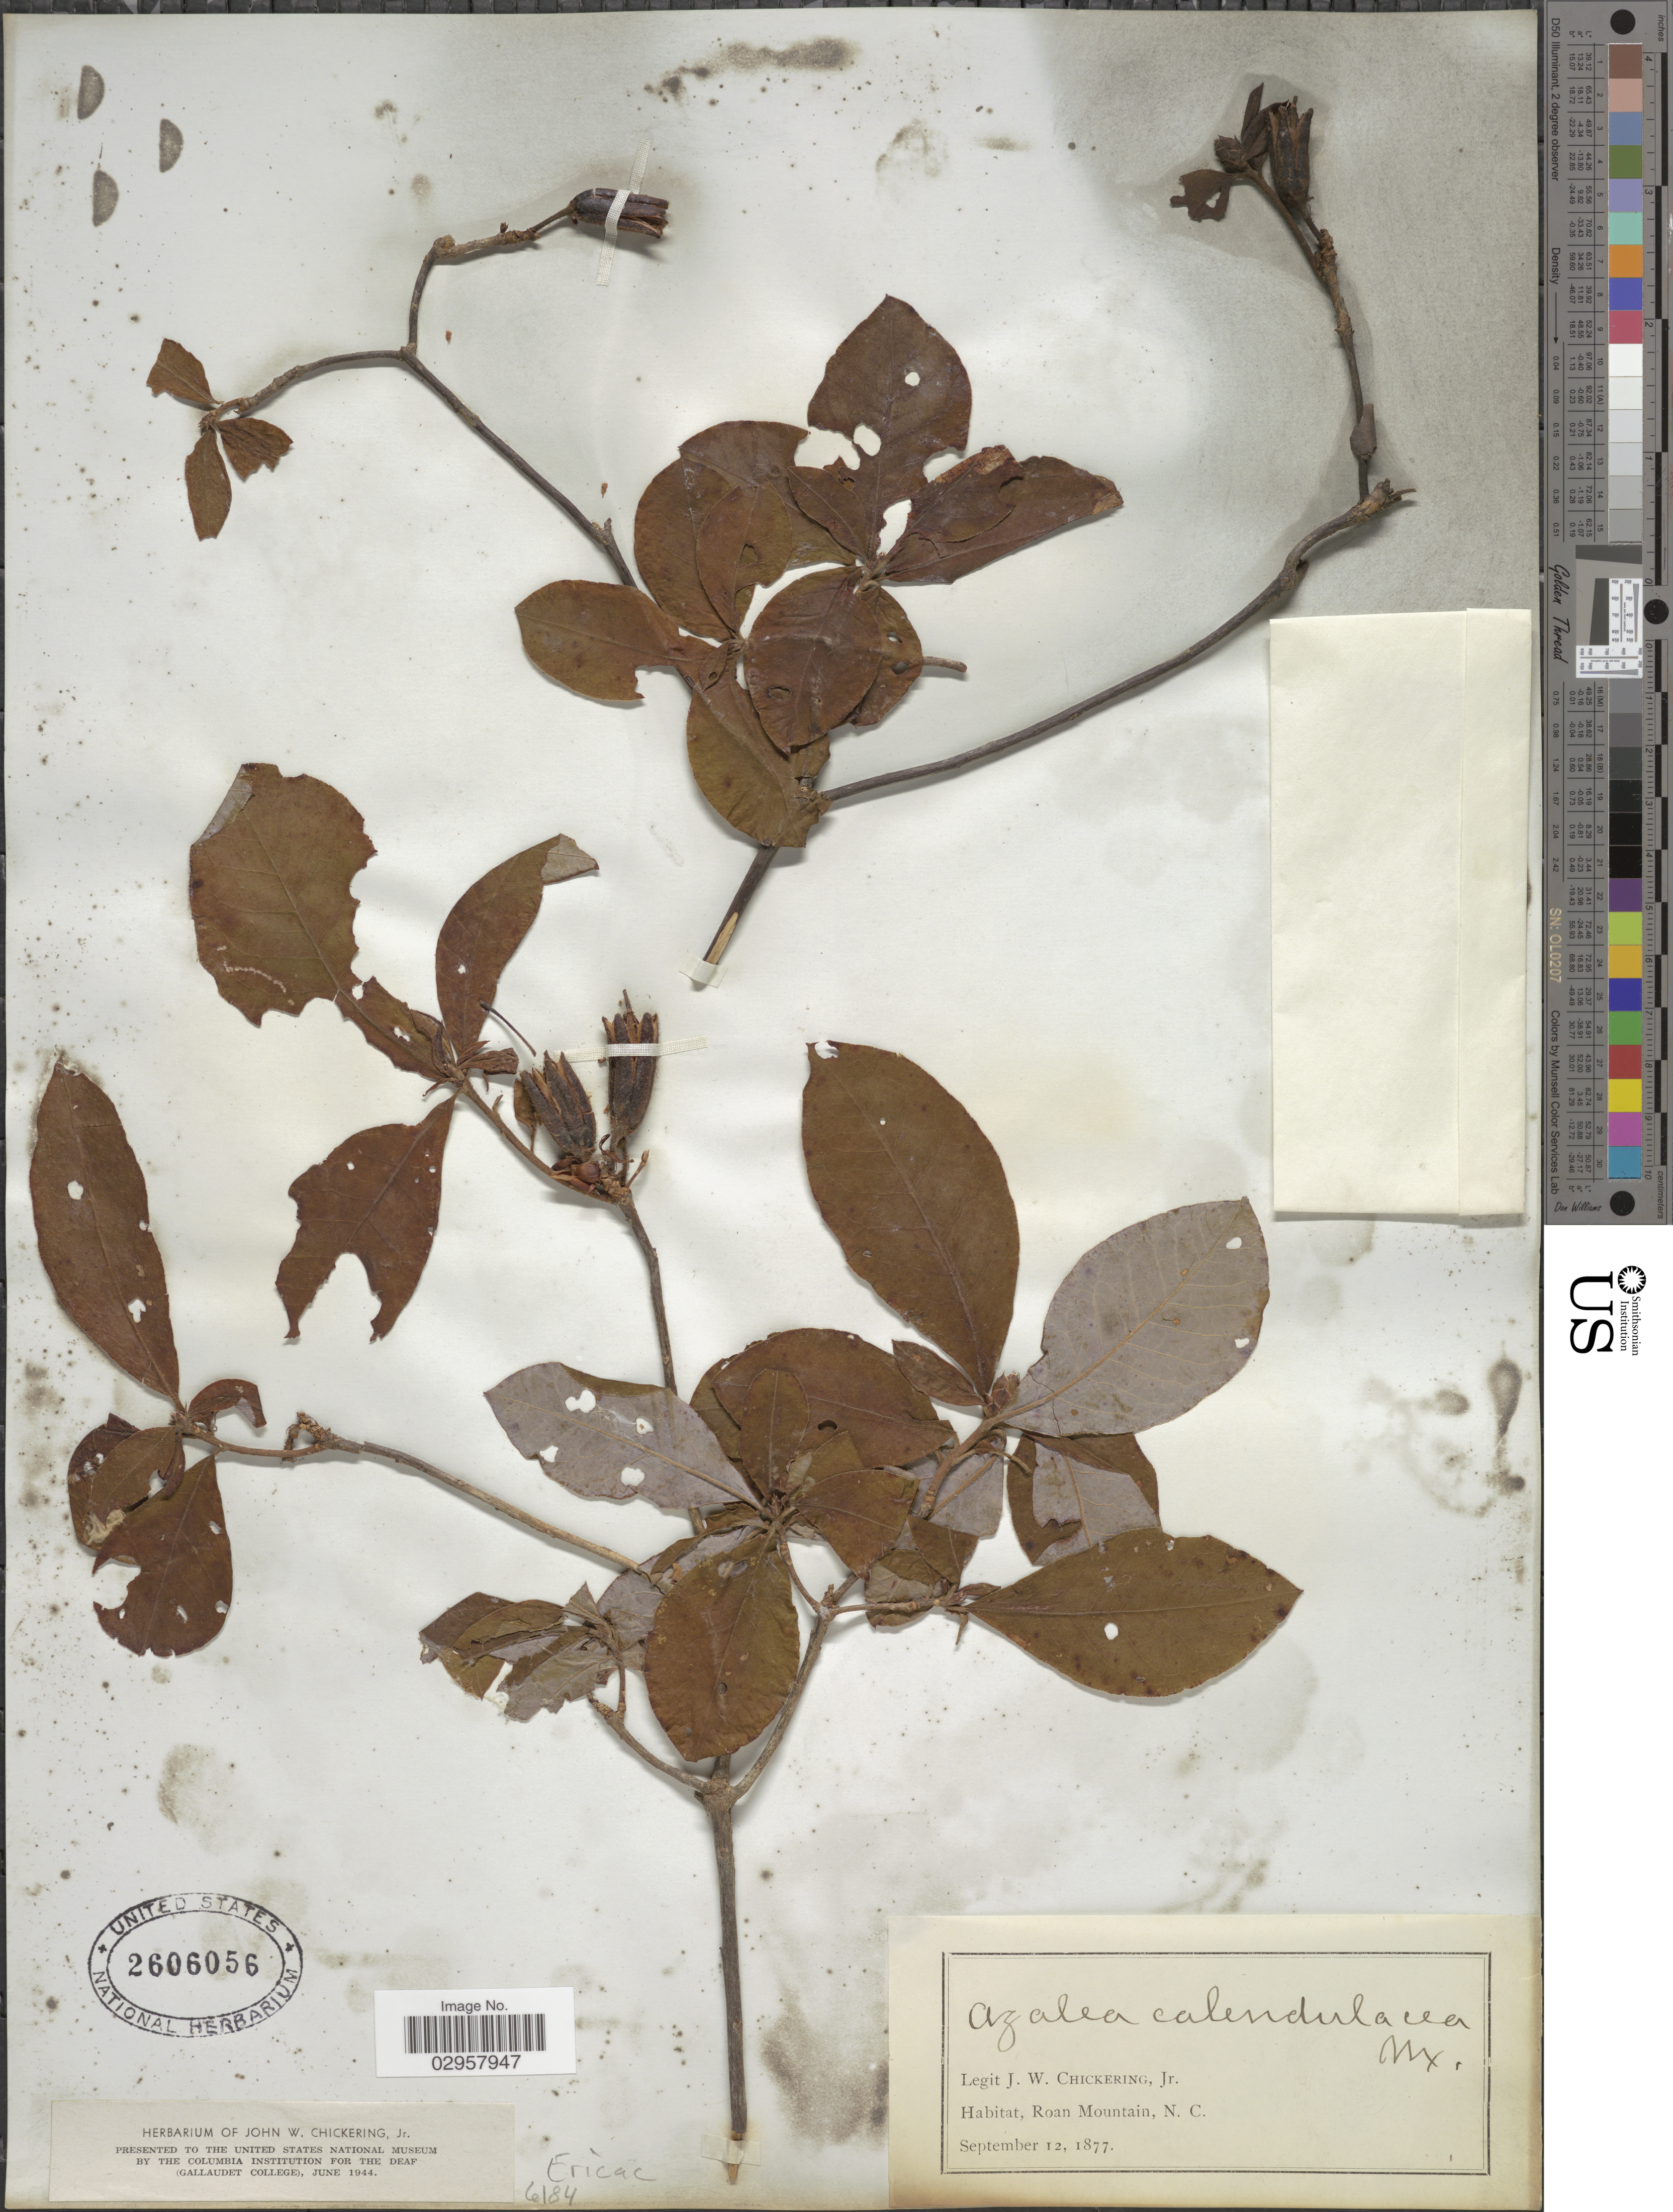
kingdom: Plantae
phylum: Tracheophyta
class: Magnoliopsida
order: Ericales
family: Ericaceae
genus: Rhododendron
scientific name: Rhododendron calendulaceum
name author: (Michx.) Torr.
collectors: J. W. Chickering Jr.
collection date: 1877-09-12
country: United States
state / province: North Carolina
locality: Roan Mountain.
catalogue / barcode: US 2606056